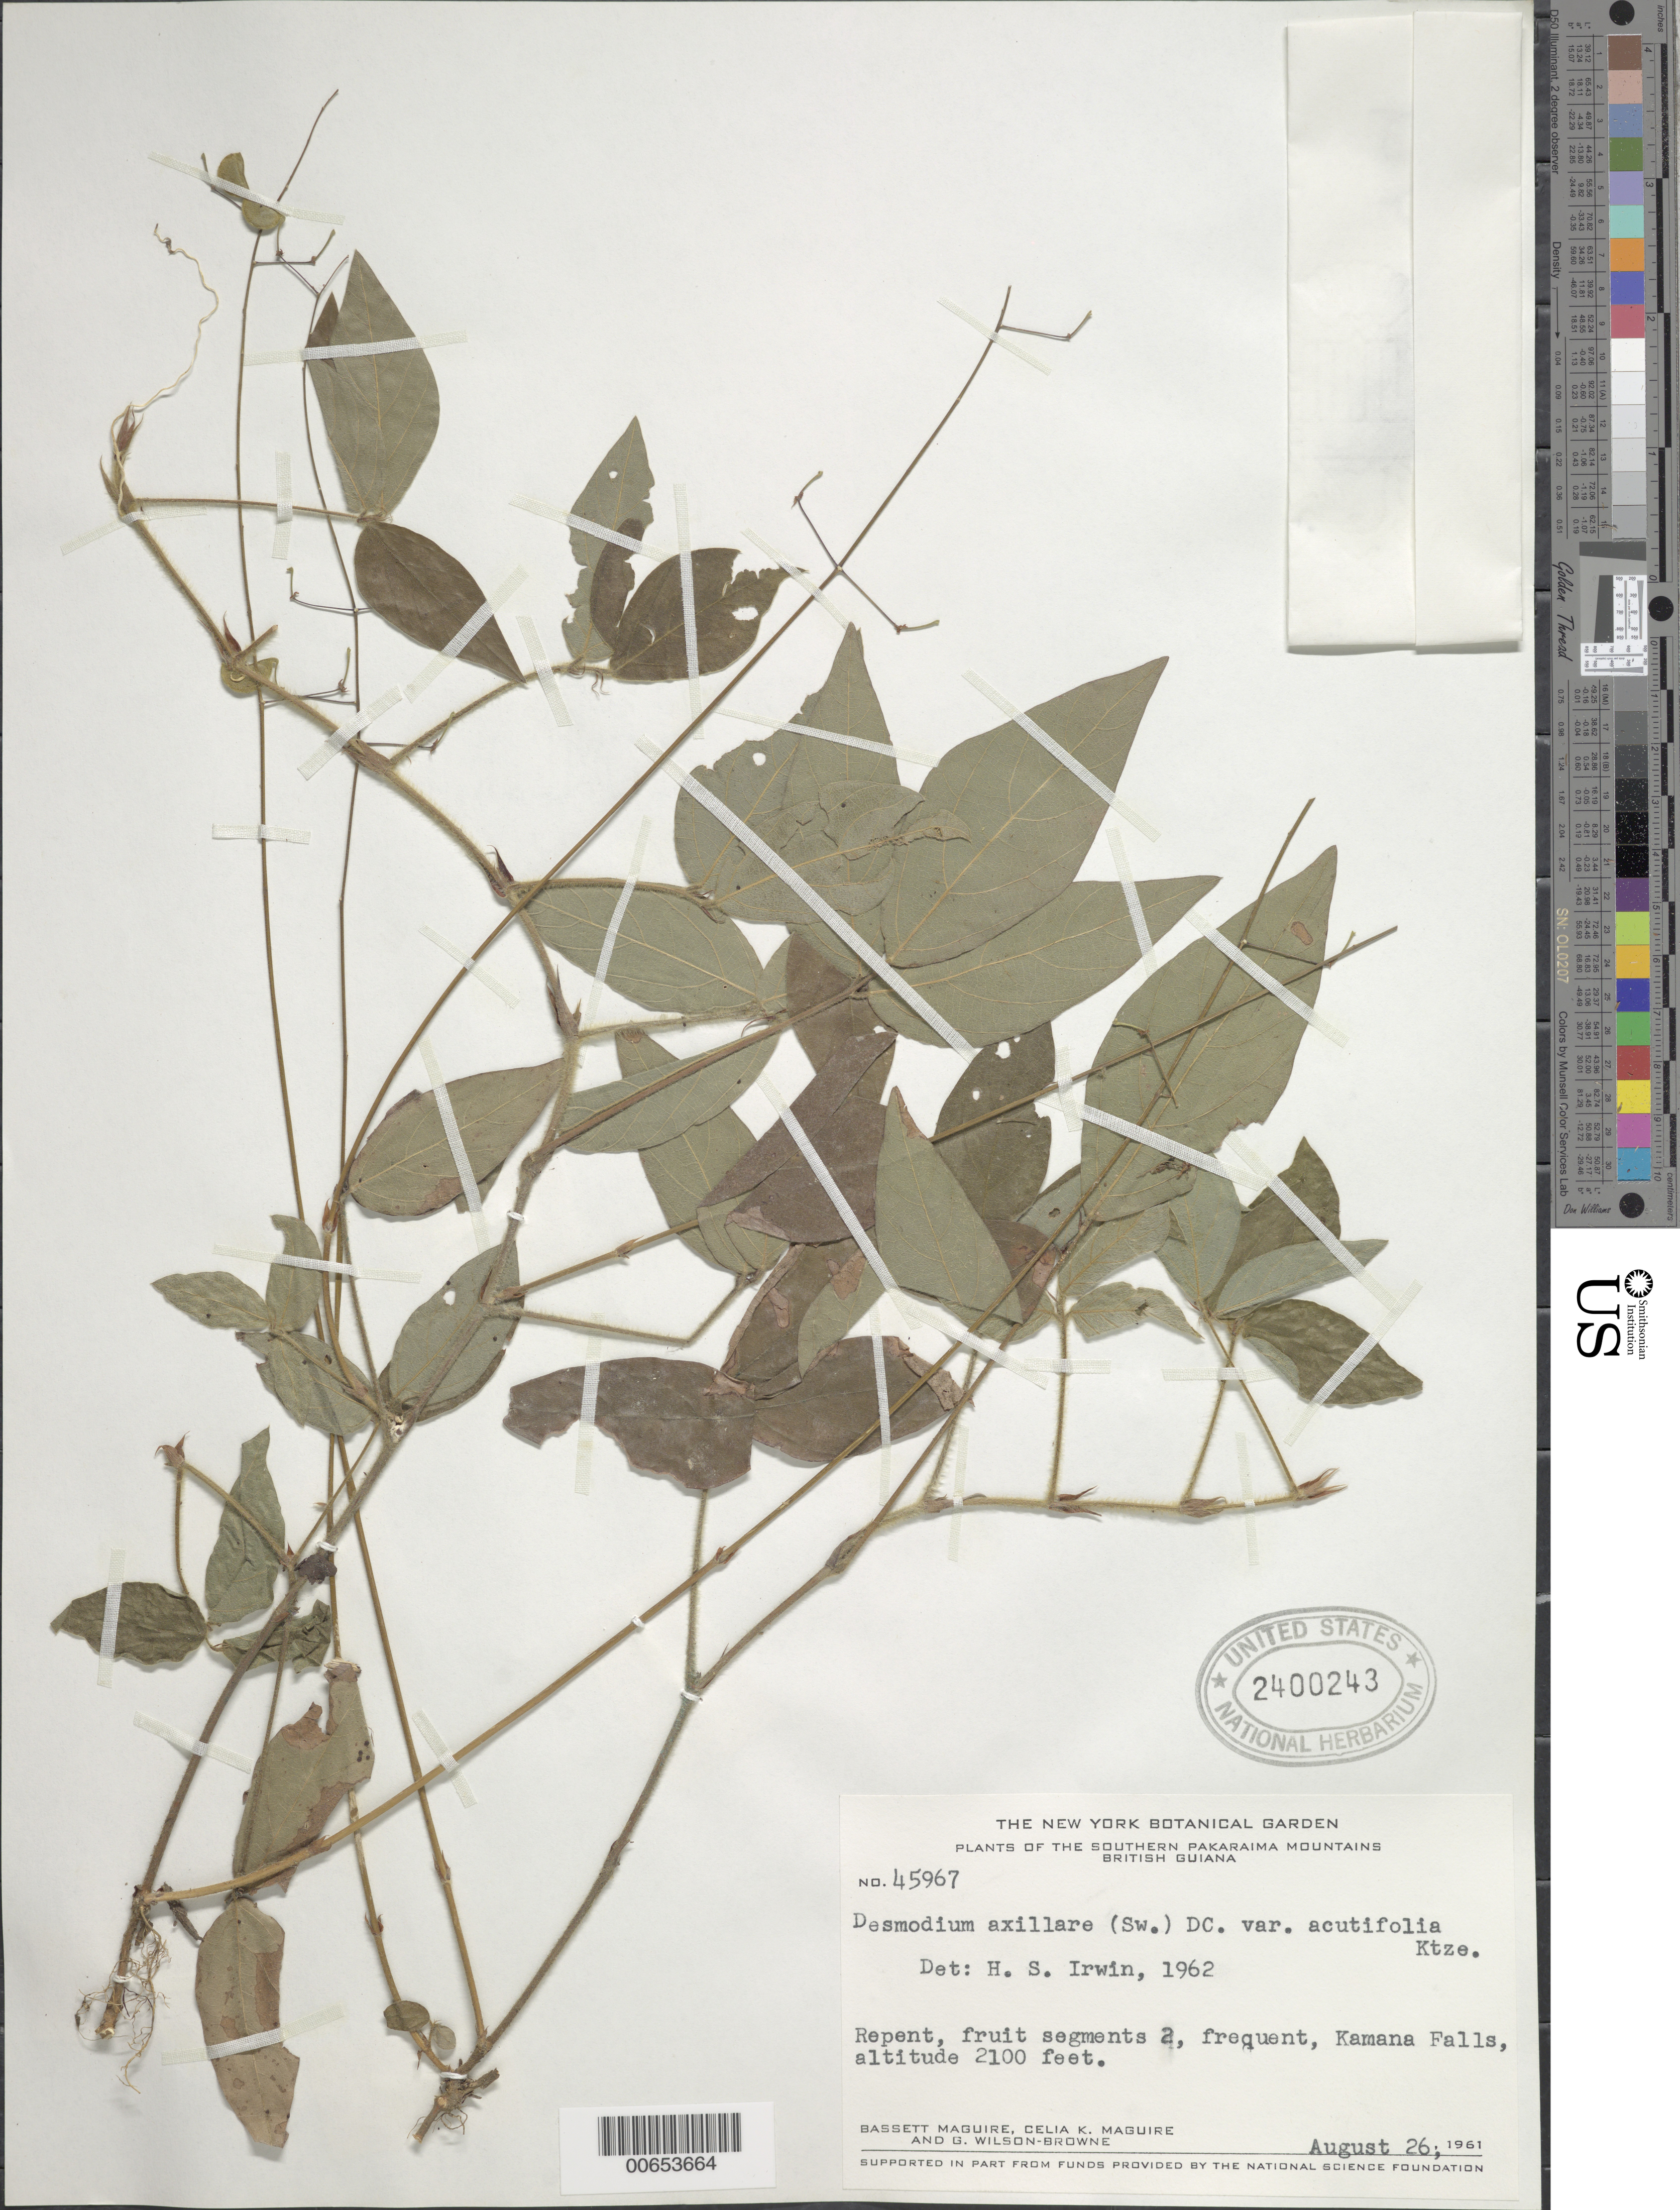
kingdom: Plantae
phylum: Tracheophyta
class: Magnoliopsida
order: Fabales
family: Fabaceae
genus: Desmodium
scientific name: Desmodium axillare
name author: (Sw.) DC.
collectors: B. Maguire, C. K. Maguire & G. Wilson-Browne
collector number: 45967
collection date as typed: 26-Aug-61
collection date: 1961-08-26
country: Guyana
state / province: Cuyuni-Mazaruni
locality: Kamana Falls, southern Pakaraima Mts.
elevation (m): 671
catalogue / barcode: US 2400243